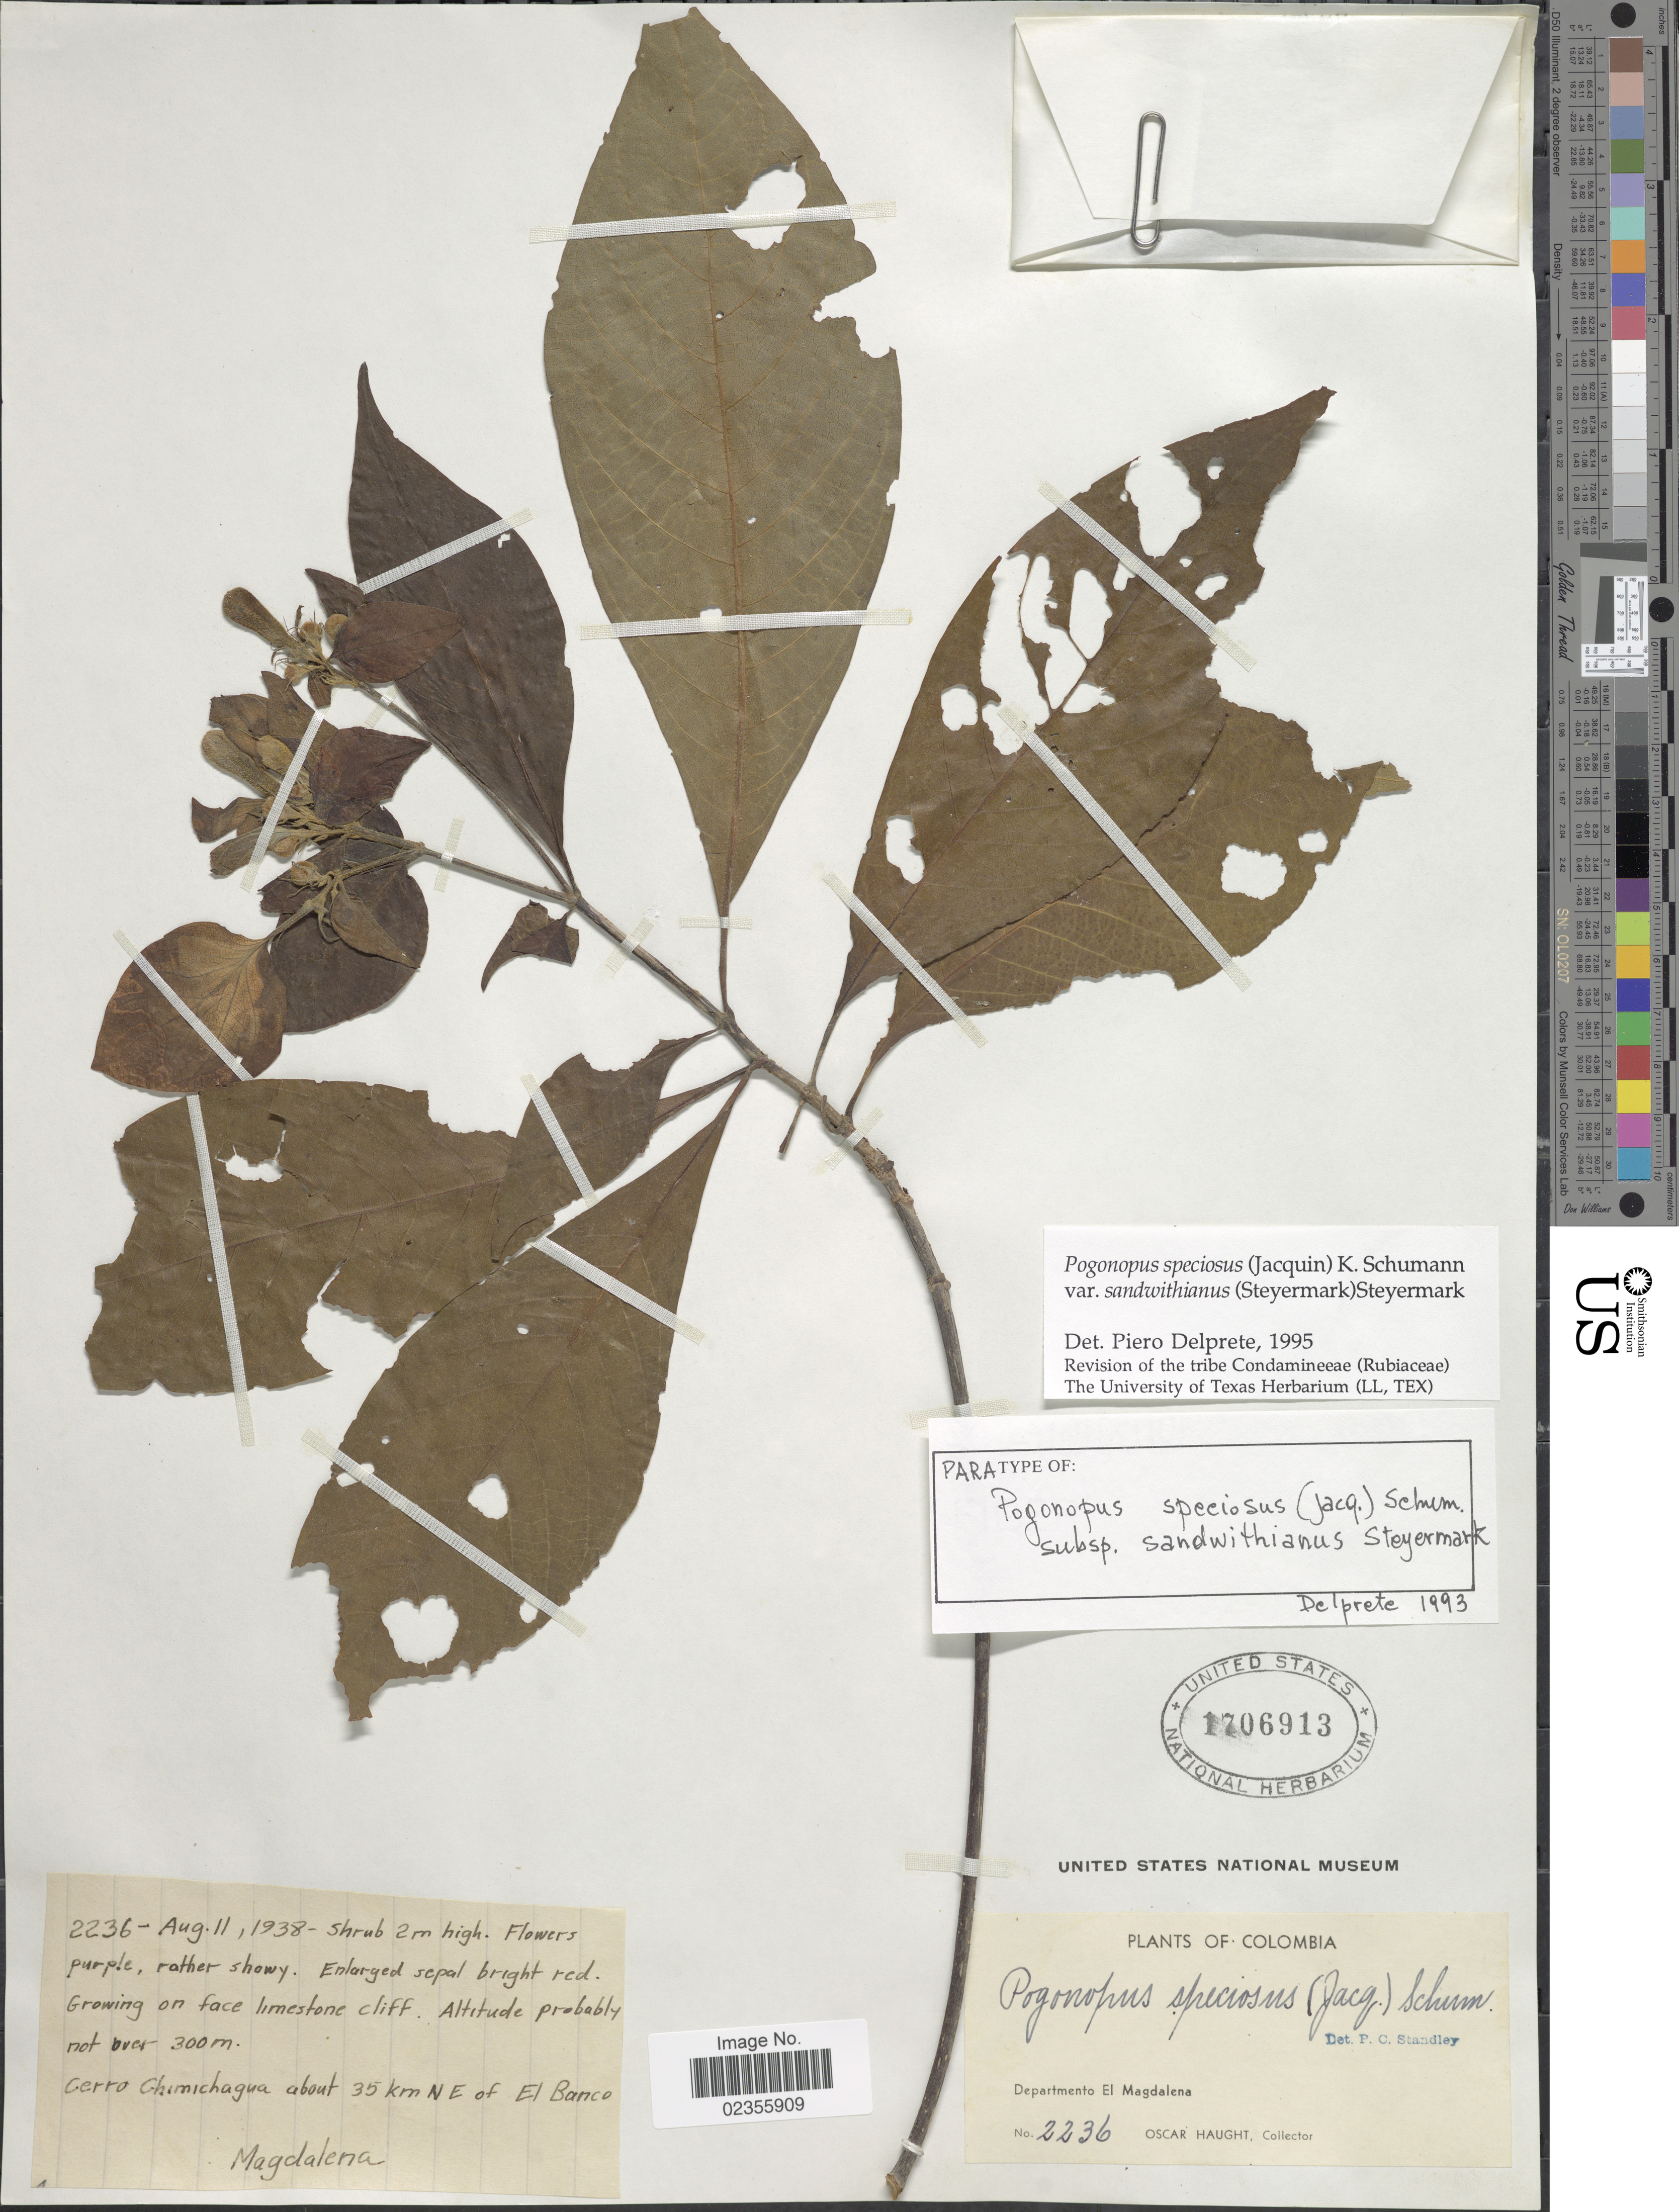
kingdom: Plantae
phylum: Tracheophyta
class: Magnoliopsida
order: Gentianales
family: Rubiaceae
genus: Pogonopus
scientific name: Pogonopus speciosus var. sandwithianus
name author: (Steyerm.) Steyerm.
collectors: O. Haught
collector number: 2236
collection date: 1938-08-11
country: Colombia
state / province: Magdalena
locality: Departamento El Magdalena. Cerro Chimichagua about 35 km NE of El Banco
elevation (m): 300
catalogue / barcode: US 1706913